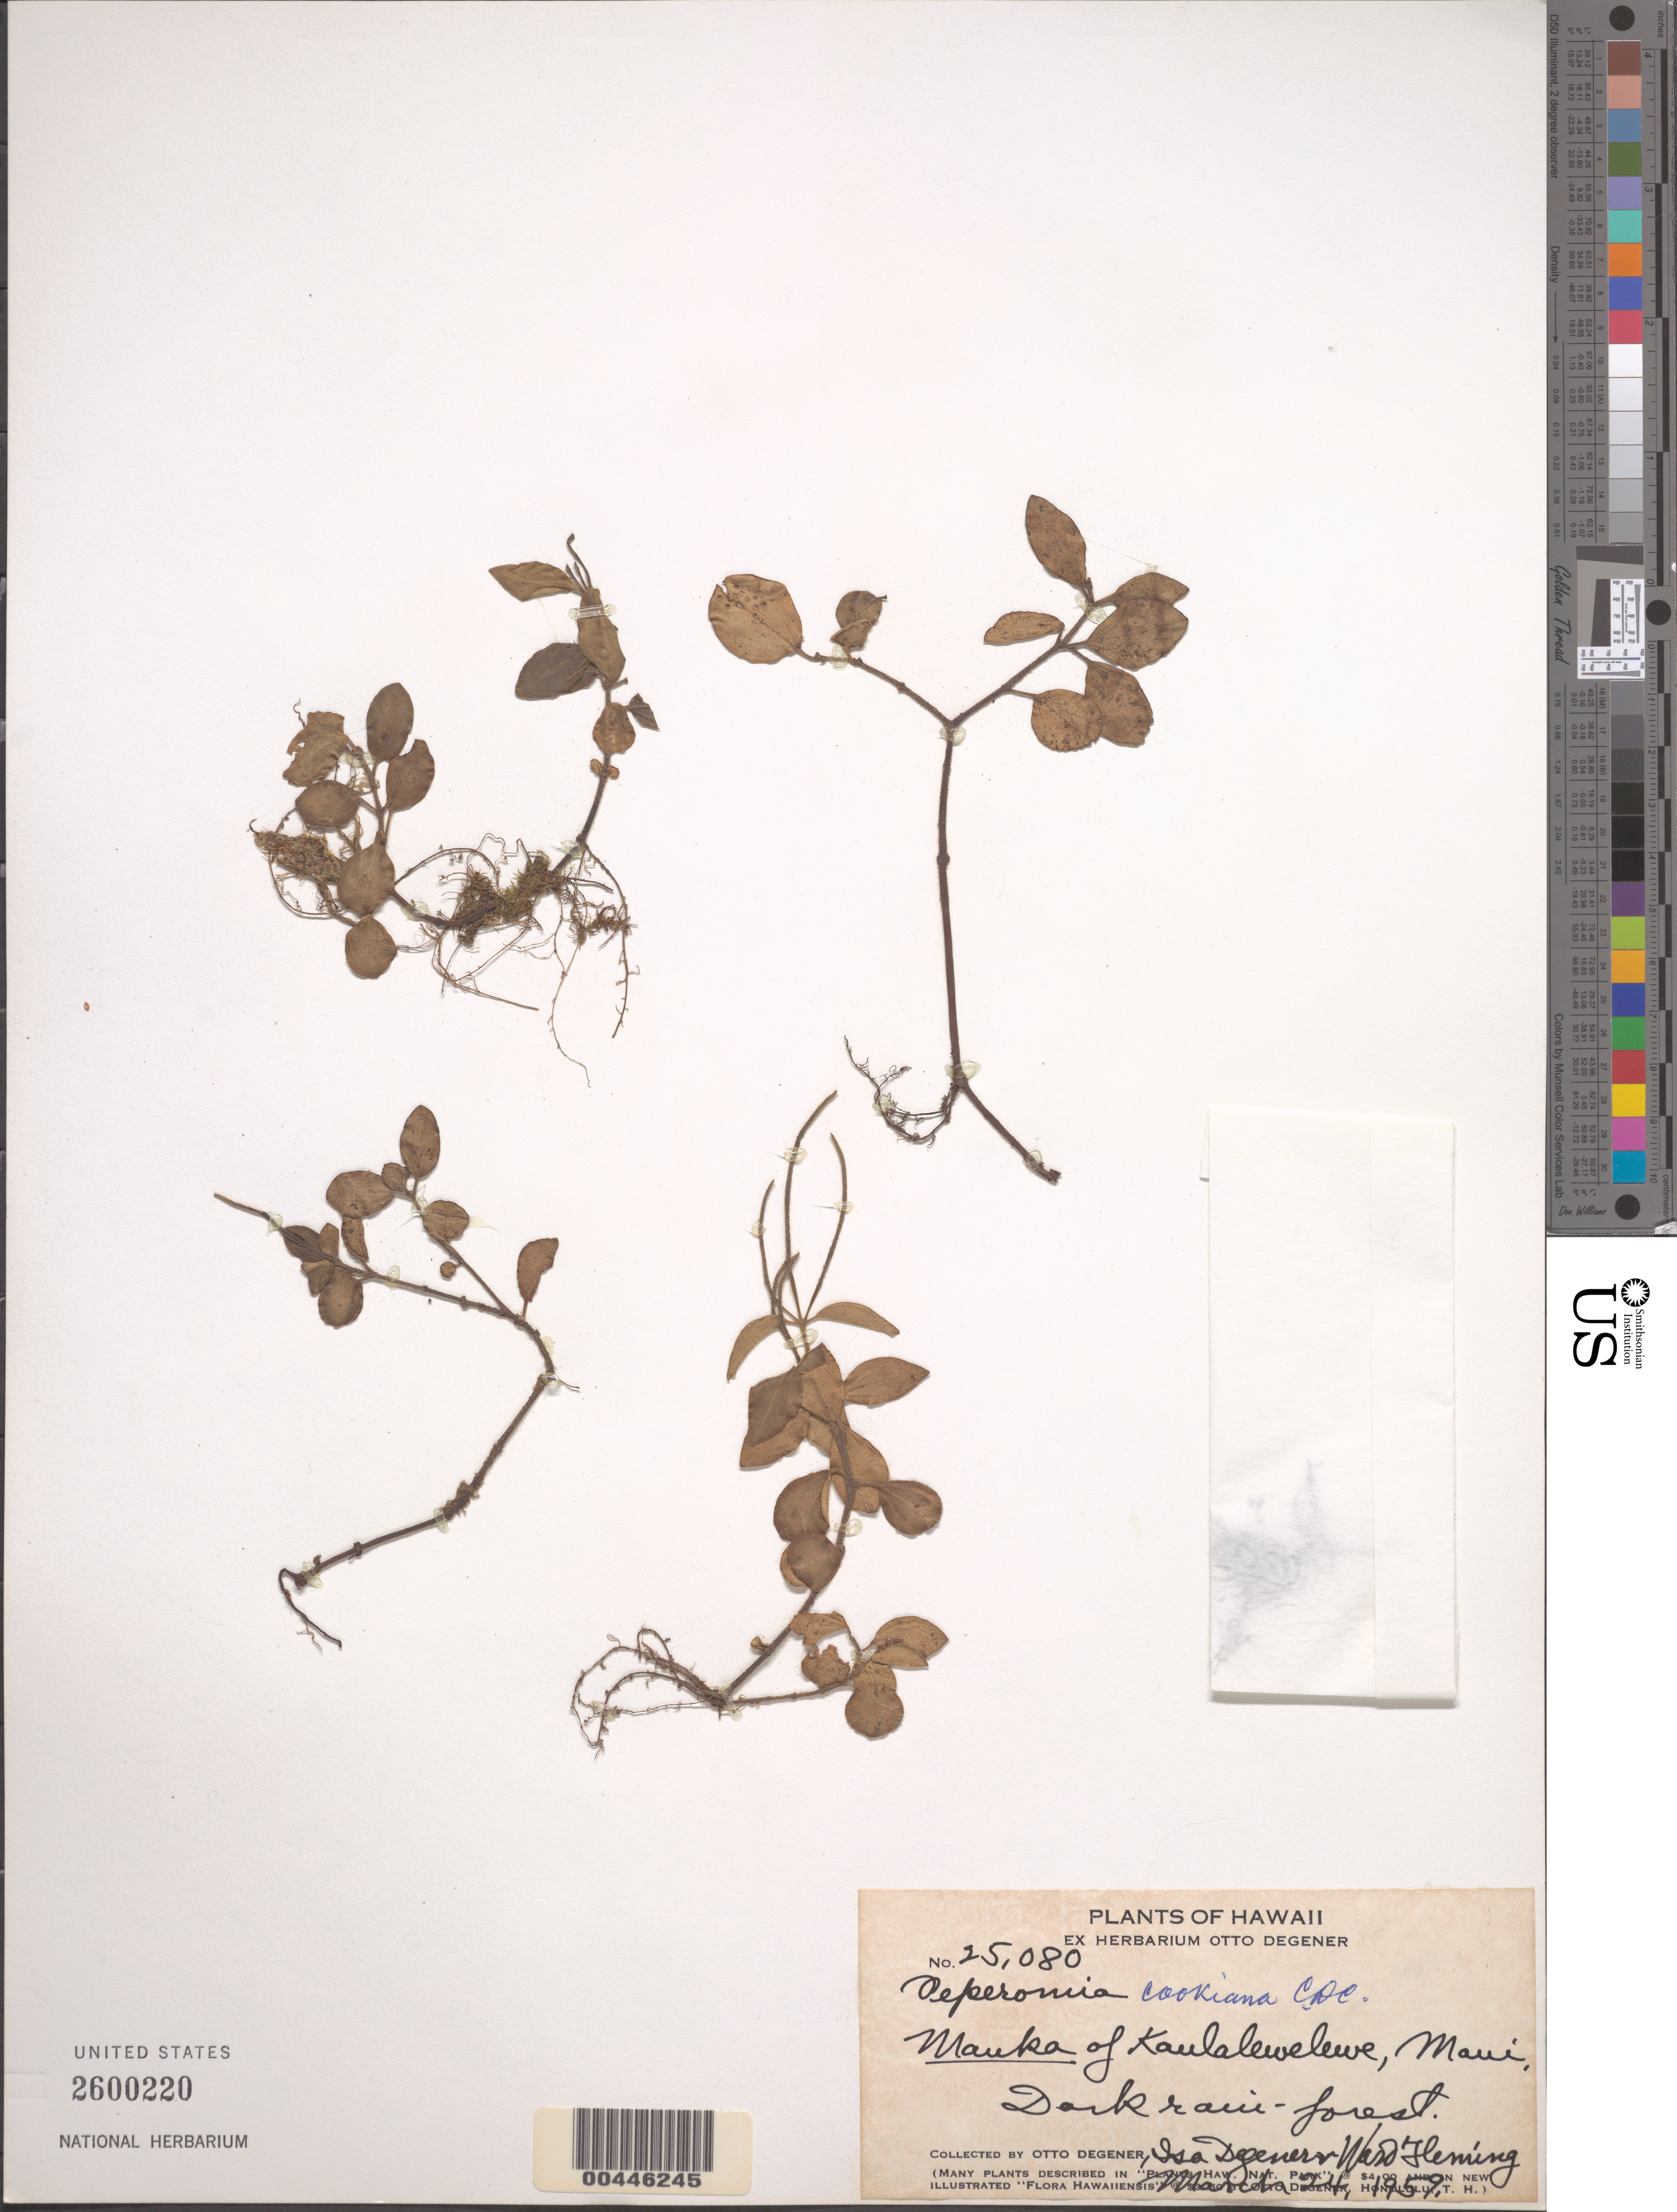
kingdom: Plantae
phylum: Tracheophyta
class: Magnoliopsida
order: Piperales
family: Piperaceae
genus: Peperomia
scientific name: Peperomia cookiana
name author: C. DC.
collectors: O. Degener, I. Degener & W. Fleming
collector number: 25080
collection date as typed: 24 Mar 1959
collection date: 1959-03-24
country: United States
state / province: Hawaii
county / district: Maui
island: Maui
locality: Mauka of Kaulalewelewe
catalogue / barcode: US 2600220